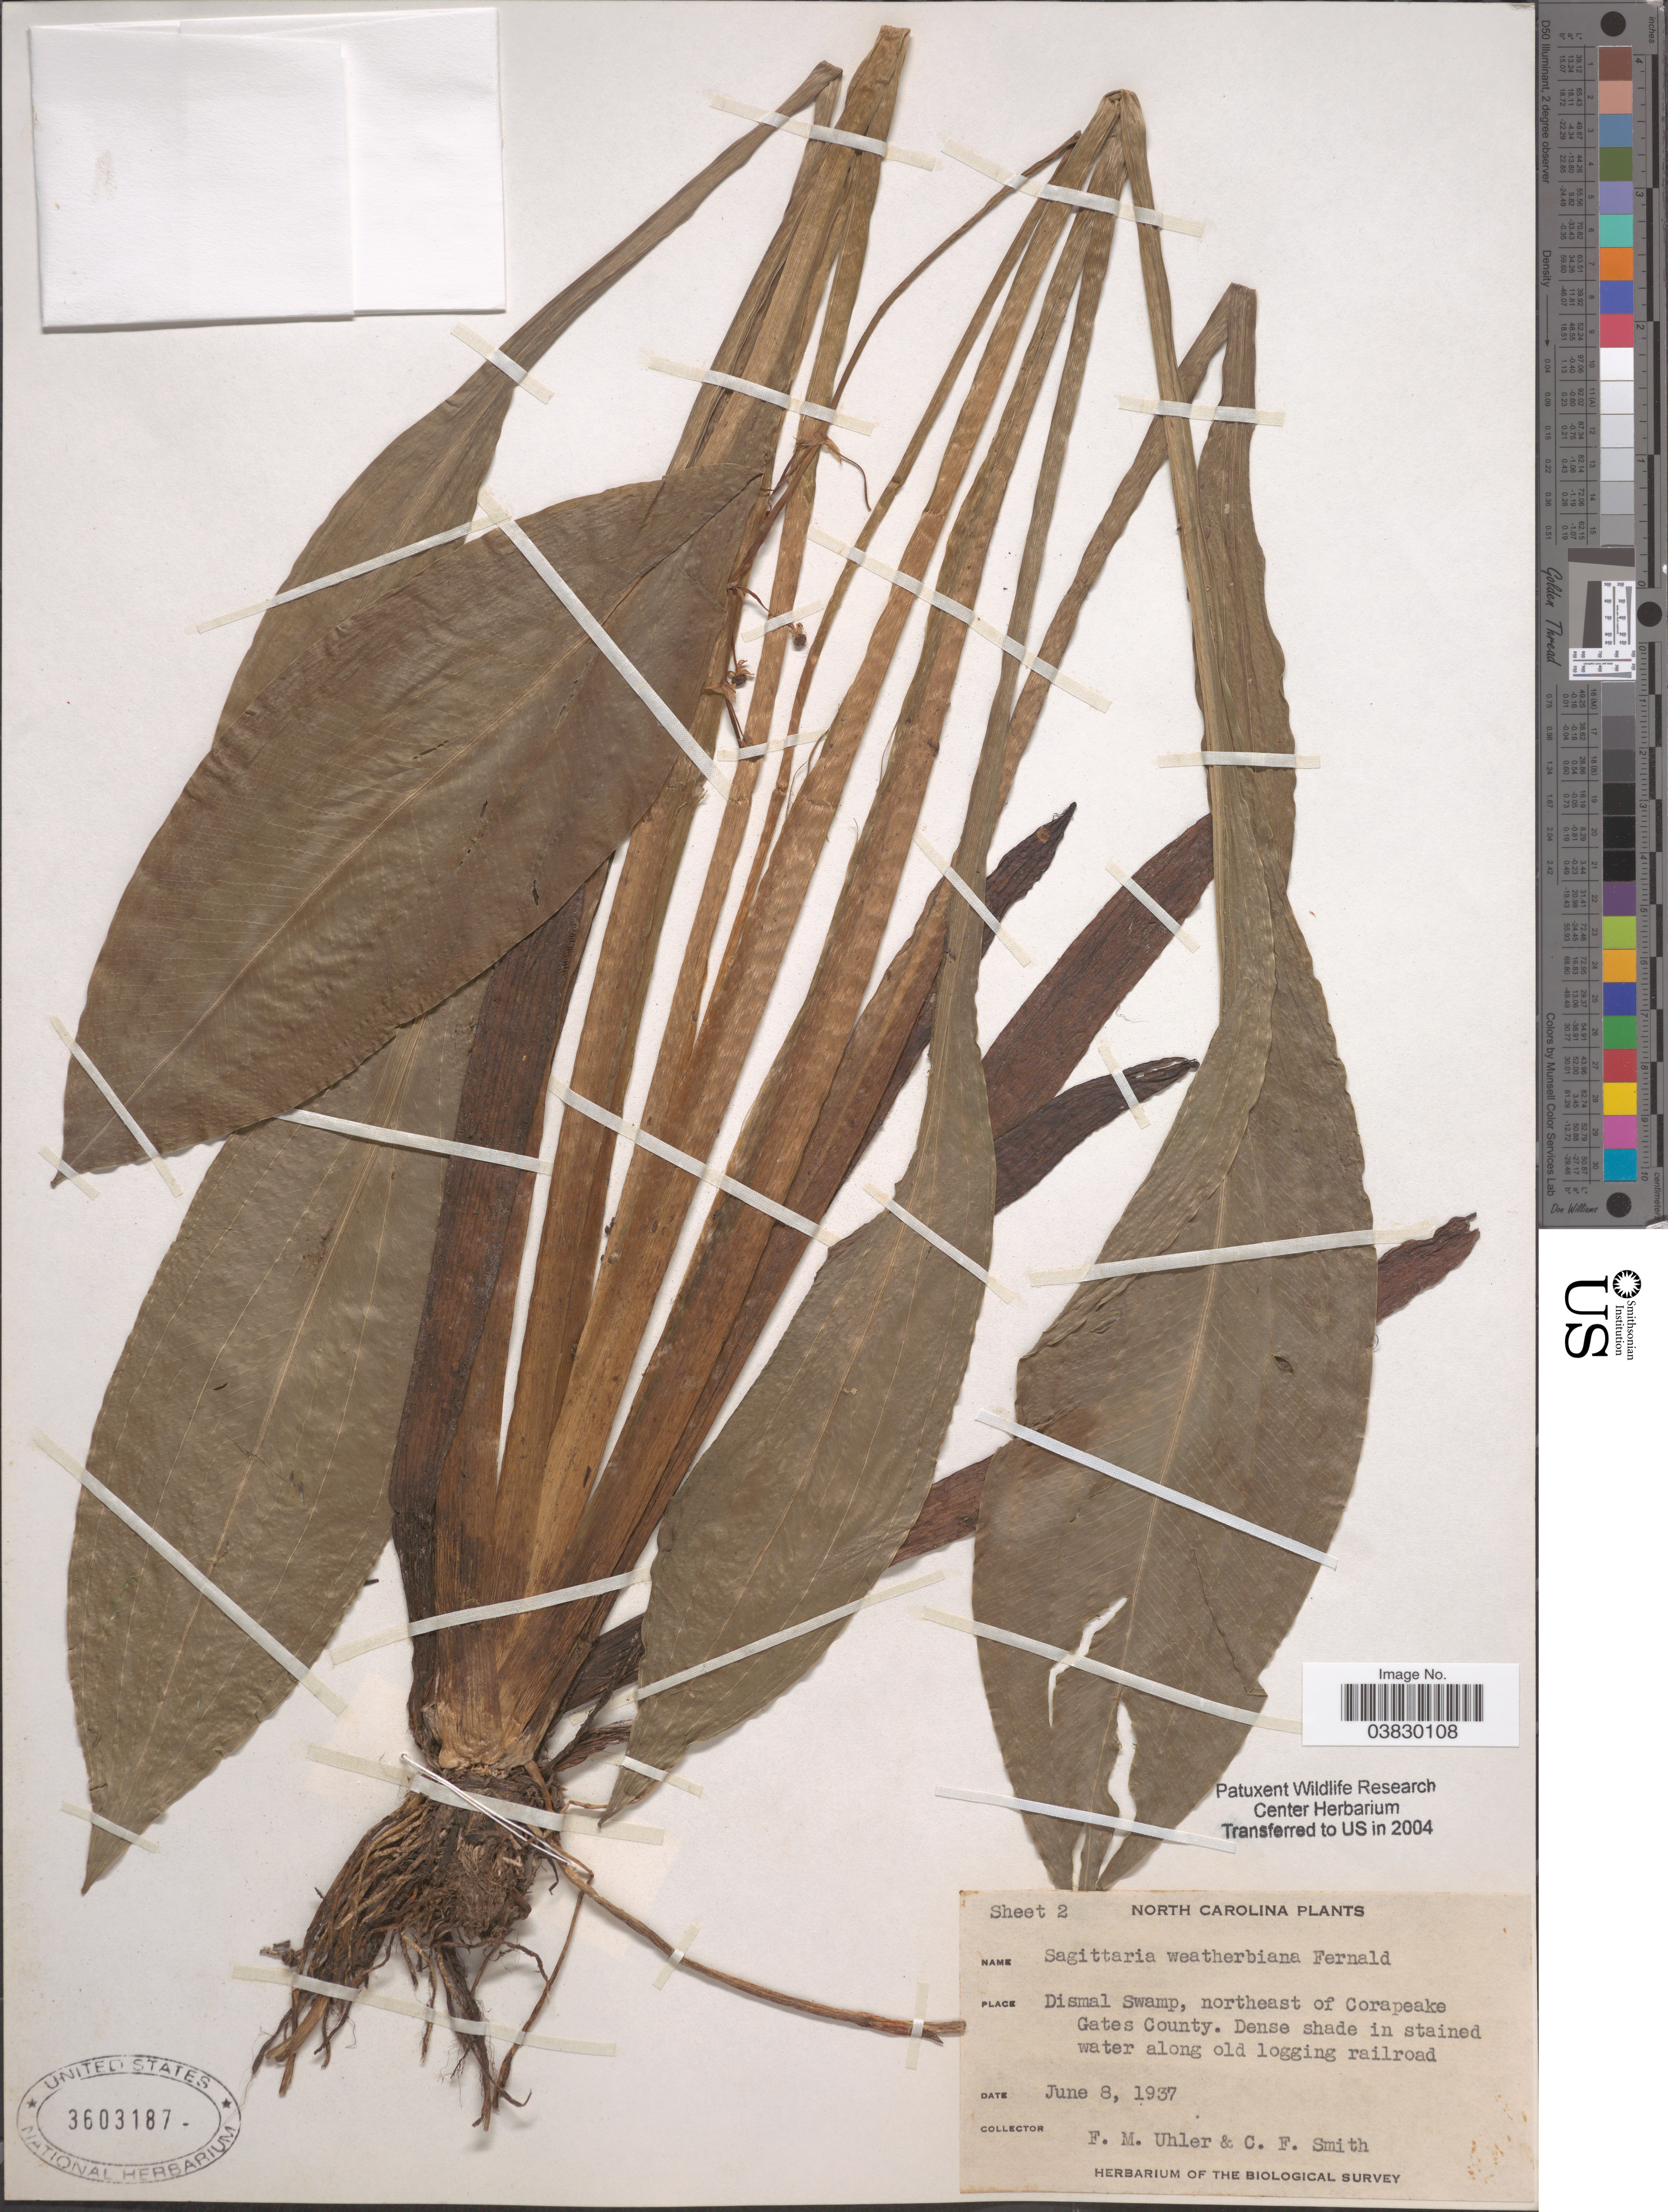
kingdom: Plantae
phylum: Tracheophyta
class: Liliopsida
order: Alismatales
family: Alismataceae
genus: Sagittaria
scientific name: Sagittaria graminea var. weatherbiana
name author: (Fernald) Bogin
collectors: F. M. Uhler & C. F. Smith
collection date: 1937-06-08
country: United States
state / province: North Carolina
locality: Dismal Swamp, northeast of Corapeake Gates County. Along old logging railroad.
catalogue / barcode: US 3603187